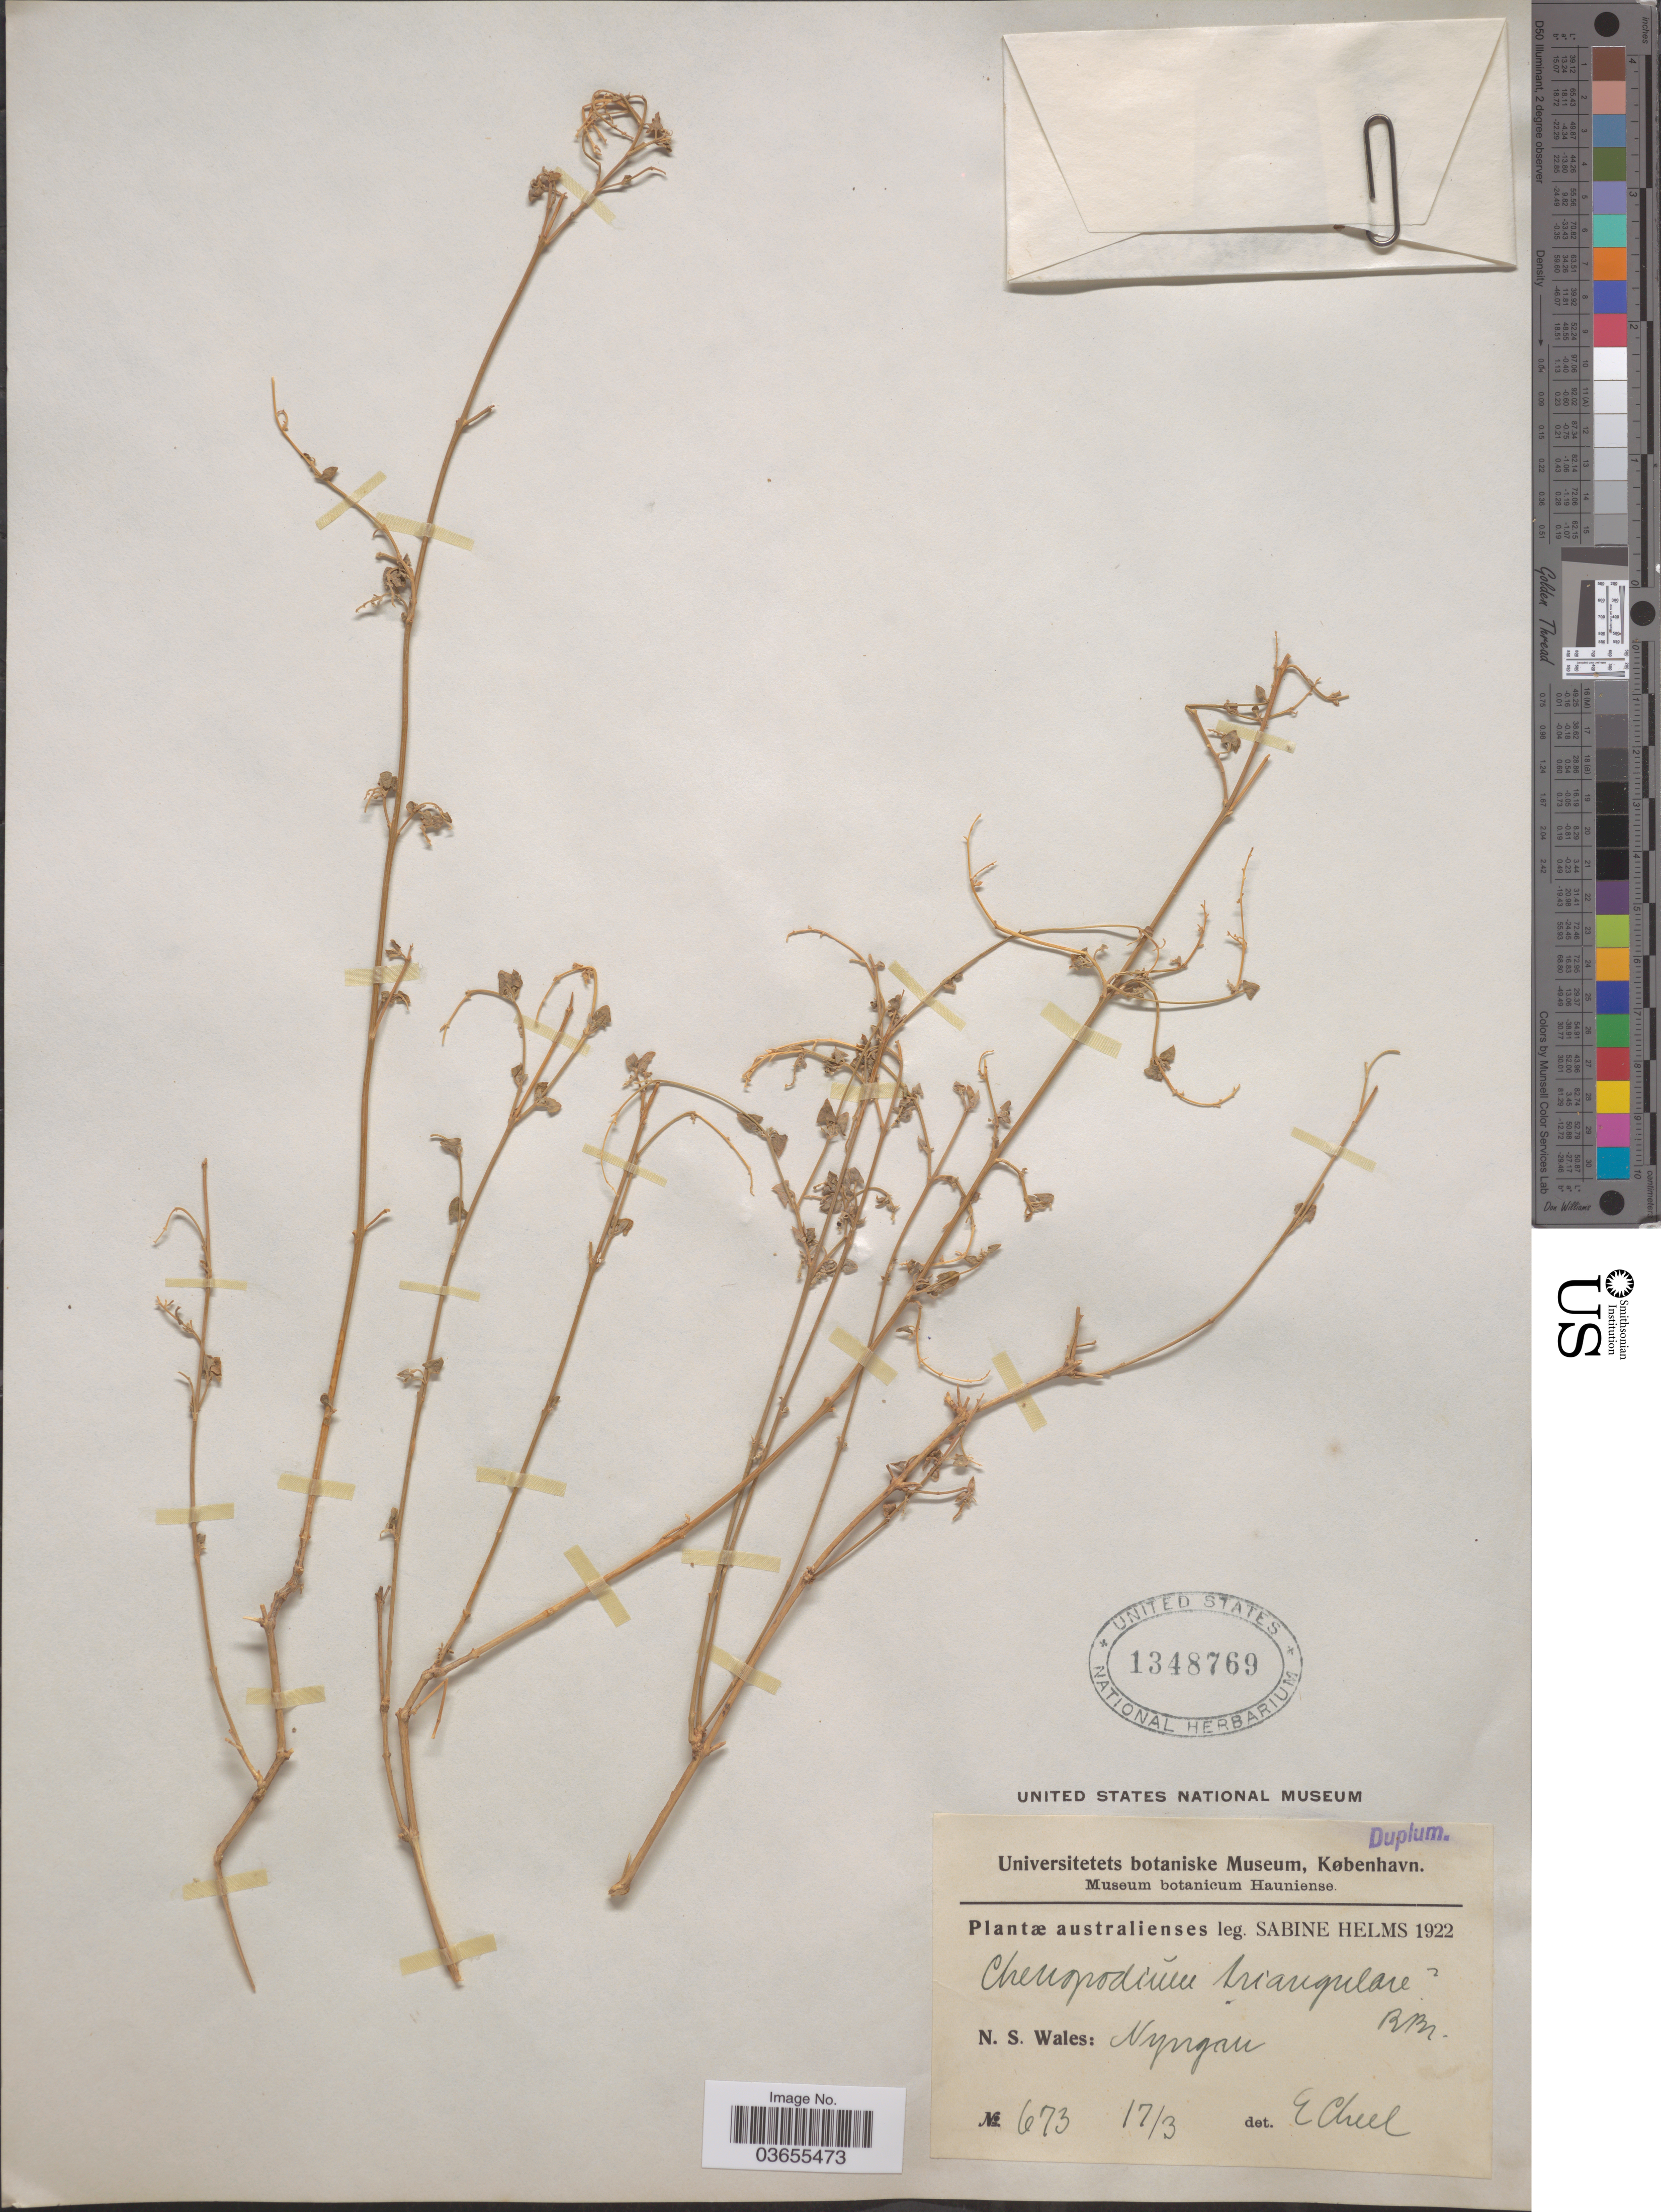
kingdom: Plantae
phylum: Tracheophyta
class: Magnoliopsida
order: Caryophyllales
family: Amaranthaceae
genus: Chenopodium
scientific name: Chenopodium triangulare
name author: Forssk.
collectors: S. Helms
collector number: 673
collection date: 1922-03-17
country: Australia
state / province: New South Wales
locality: Nyngan.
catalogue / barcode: US 1348769